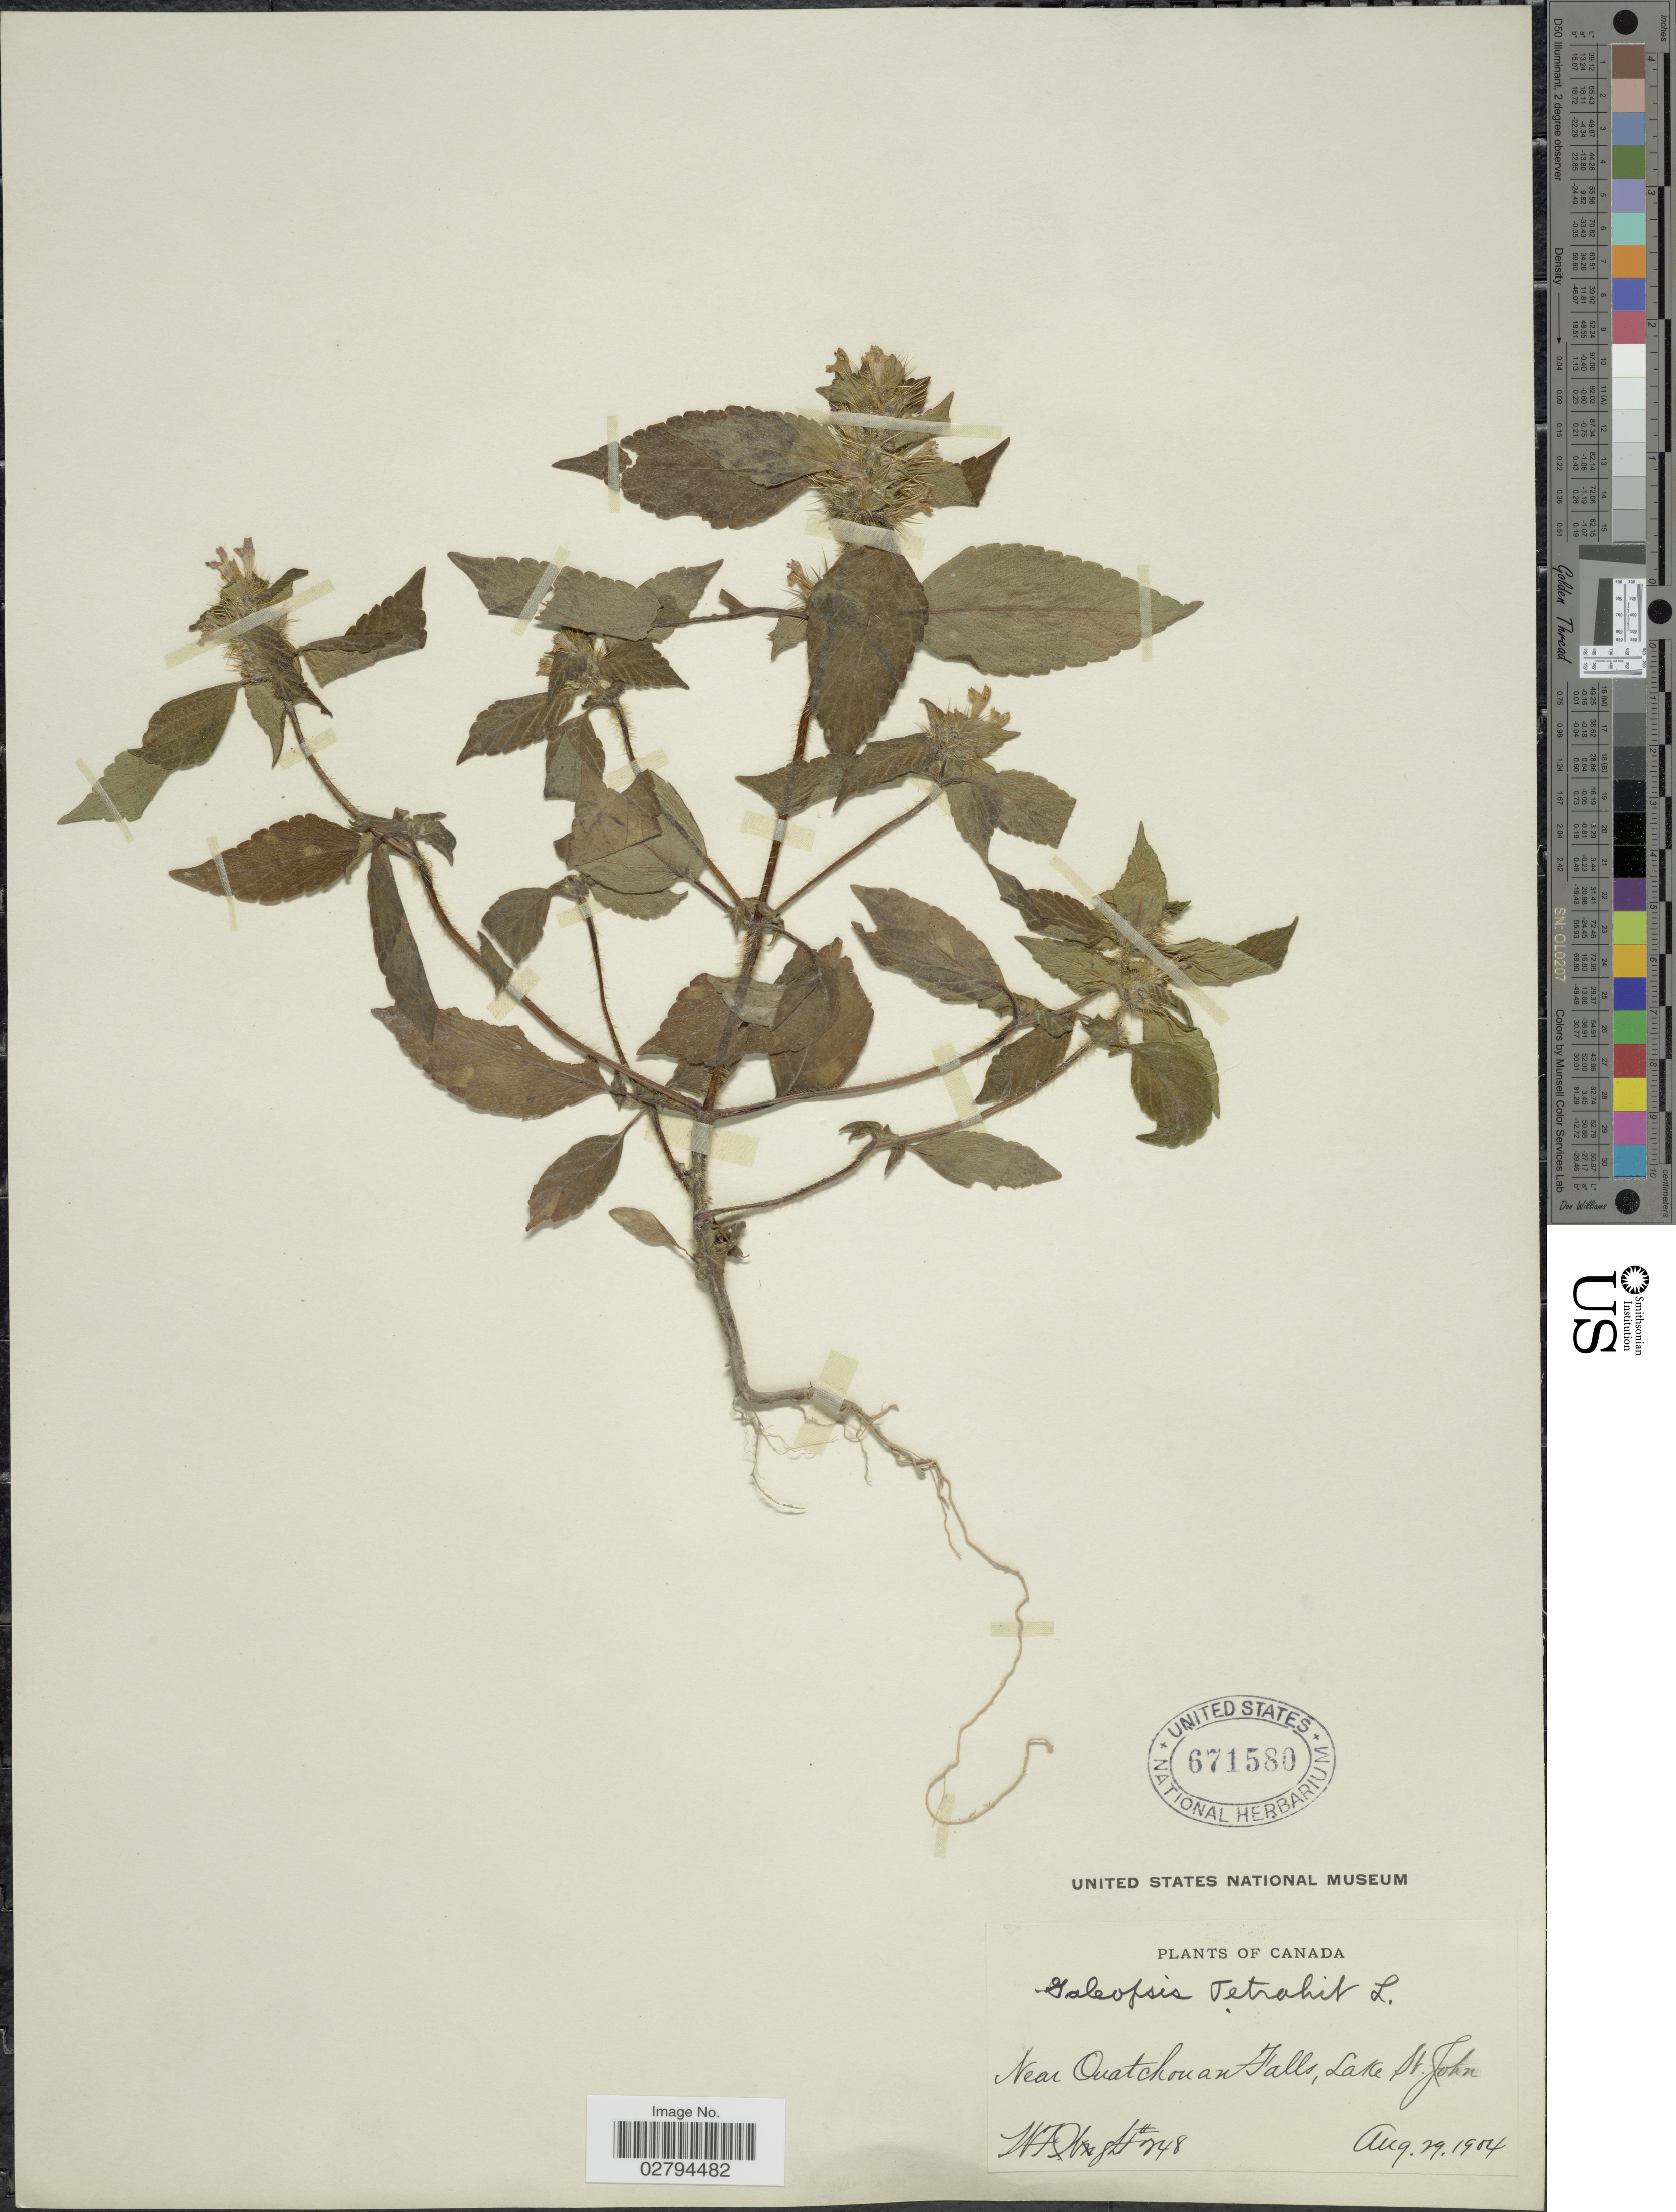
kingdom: Plantae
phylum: Tracheophyta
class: Magnoliopsida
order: Lamiales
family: Lamiaceae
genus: Galeopsis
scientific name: Galeopsis tetrahit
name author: L.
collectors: W. F. Wright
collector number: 248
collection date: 1904-08-29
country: Canada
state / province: Quebec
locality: Near Ouatchouan Falls, Lake St. John.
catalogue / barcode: US 671580